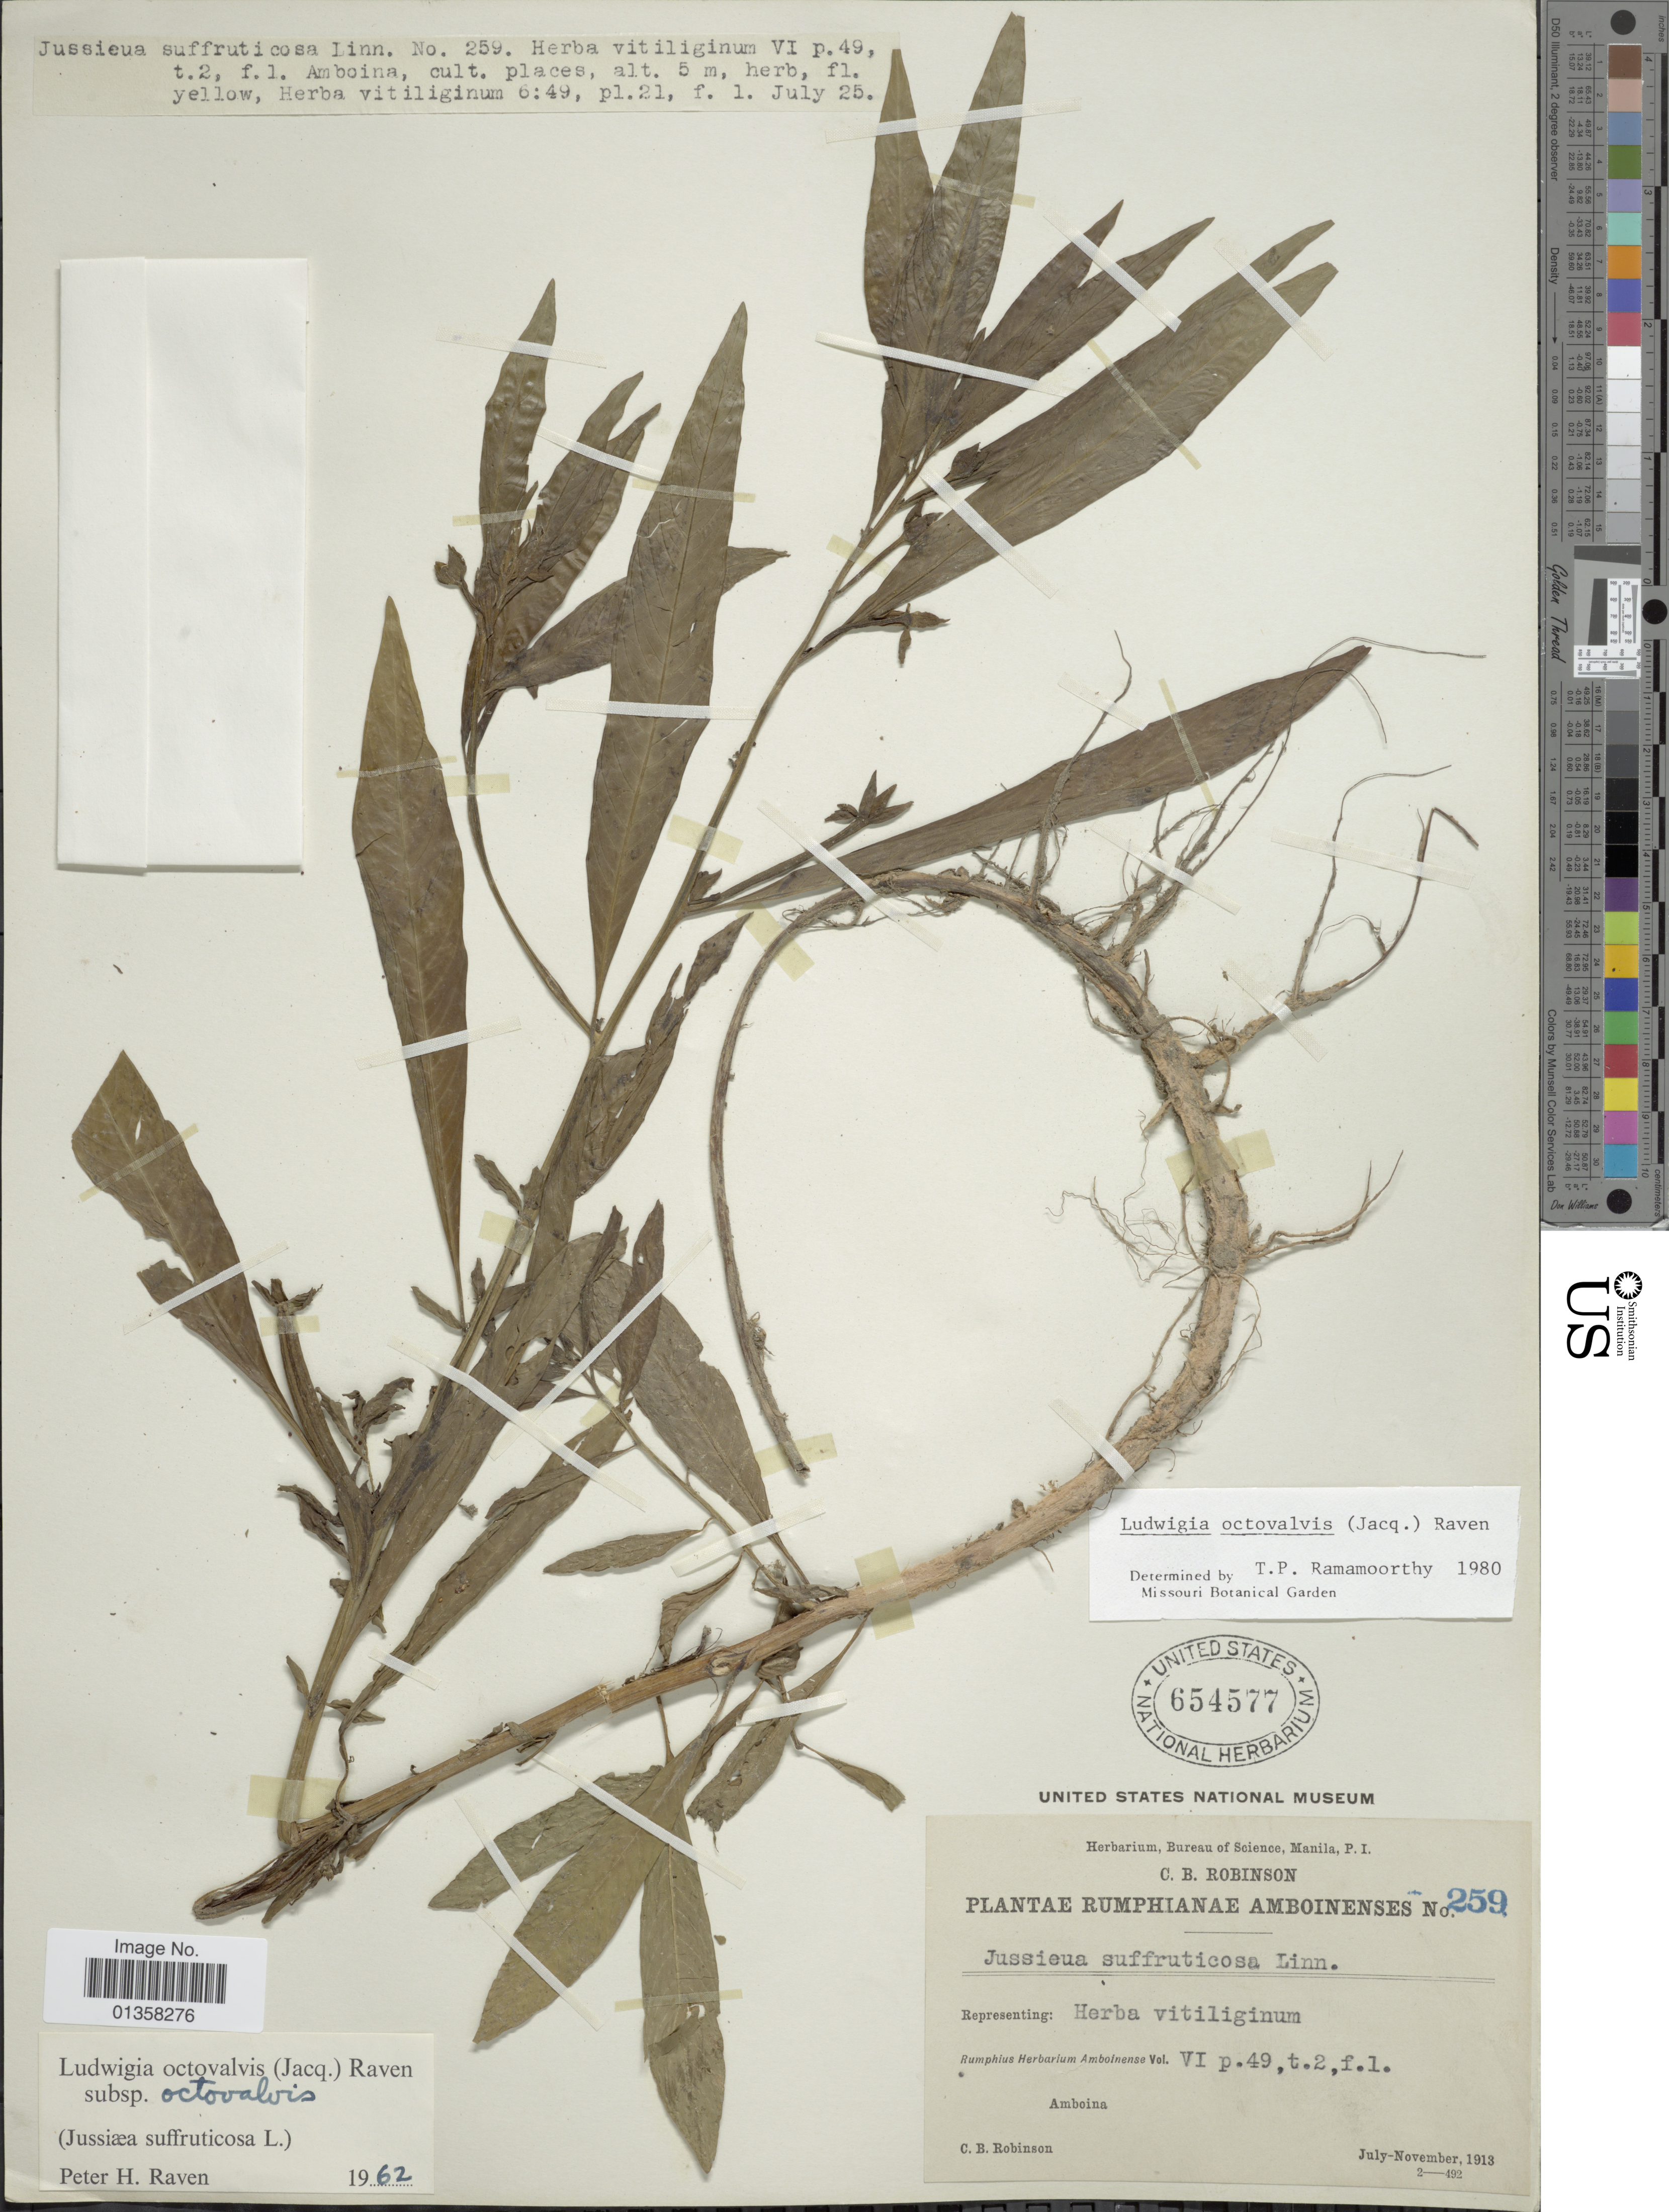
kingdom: Plantae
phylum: Tracheophyta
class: Magnoliopsida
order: Myrtales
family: Onagraceae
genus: Ludwigia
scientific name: Ludwigia octovalvis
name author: (Jacq.) P.H. Raven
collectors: C. Robinson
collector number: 259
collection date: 1913-07/1913-11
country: Philippines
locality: Amboina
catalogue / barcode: US 654577